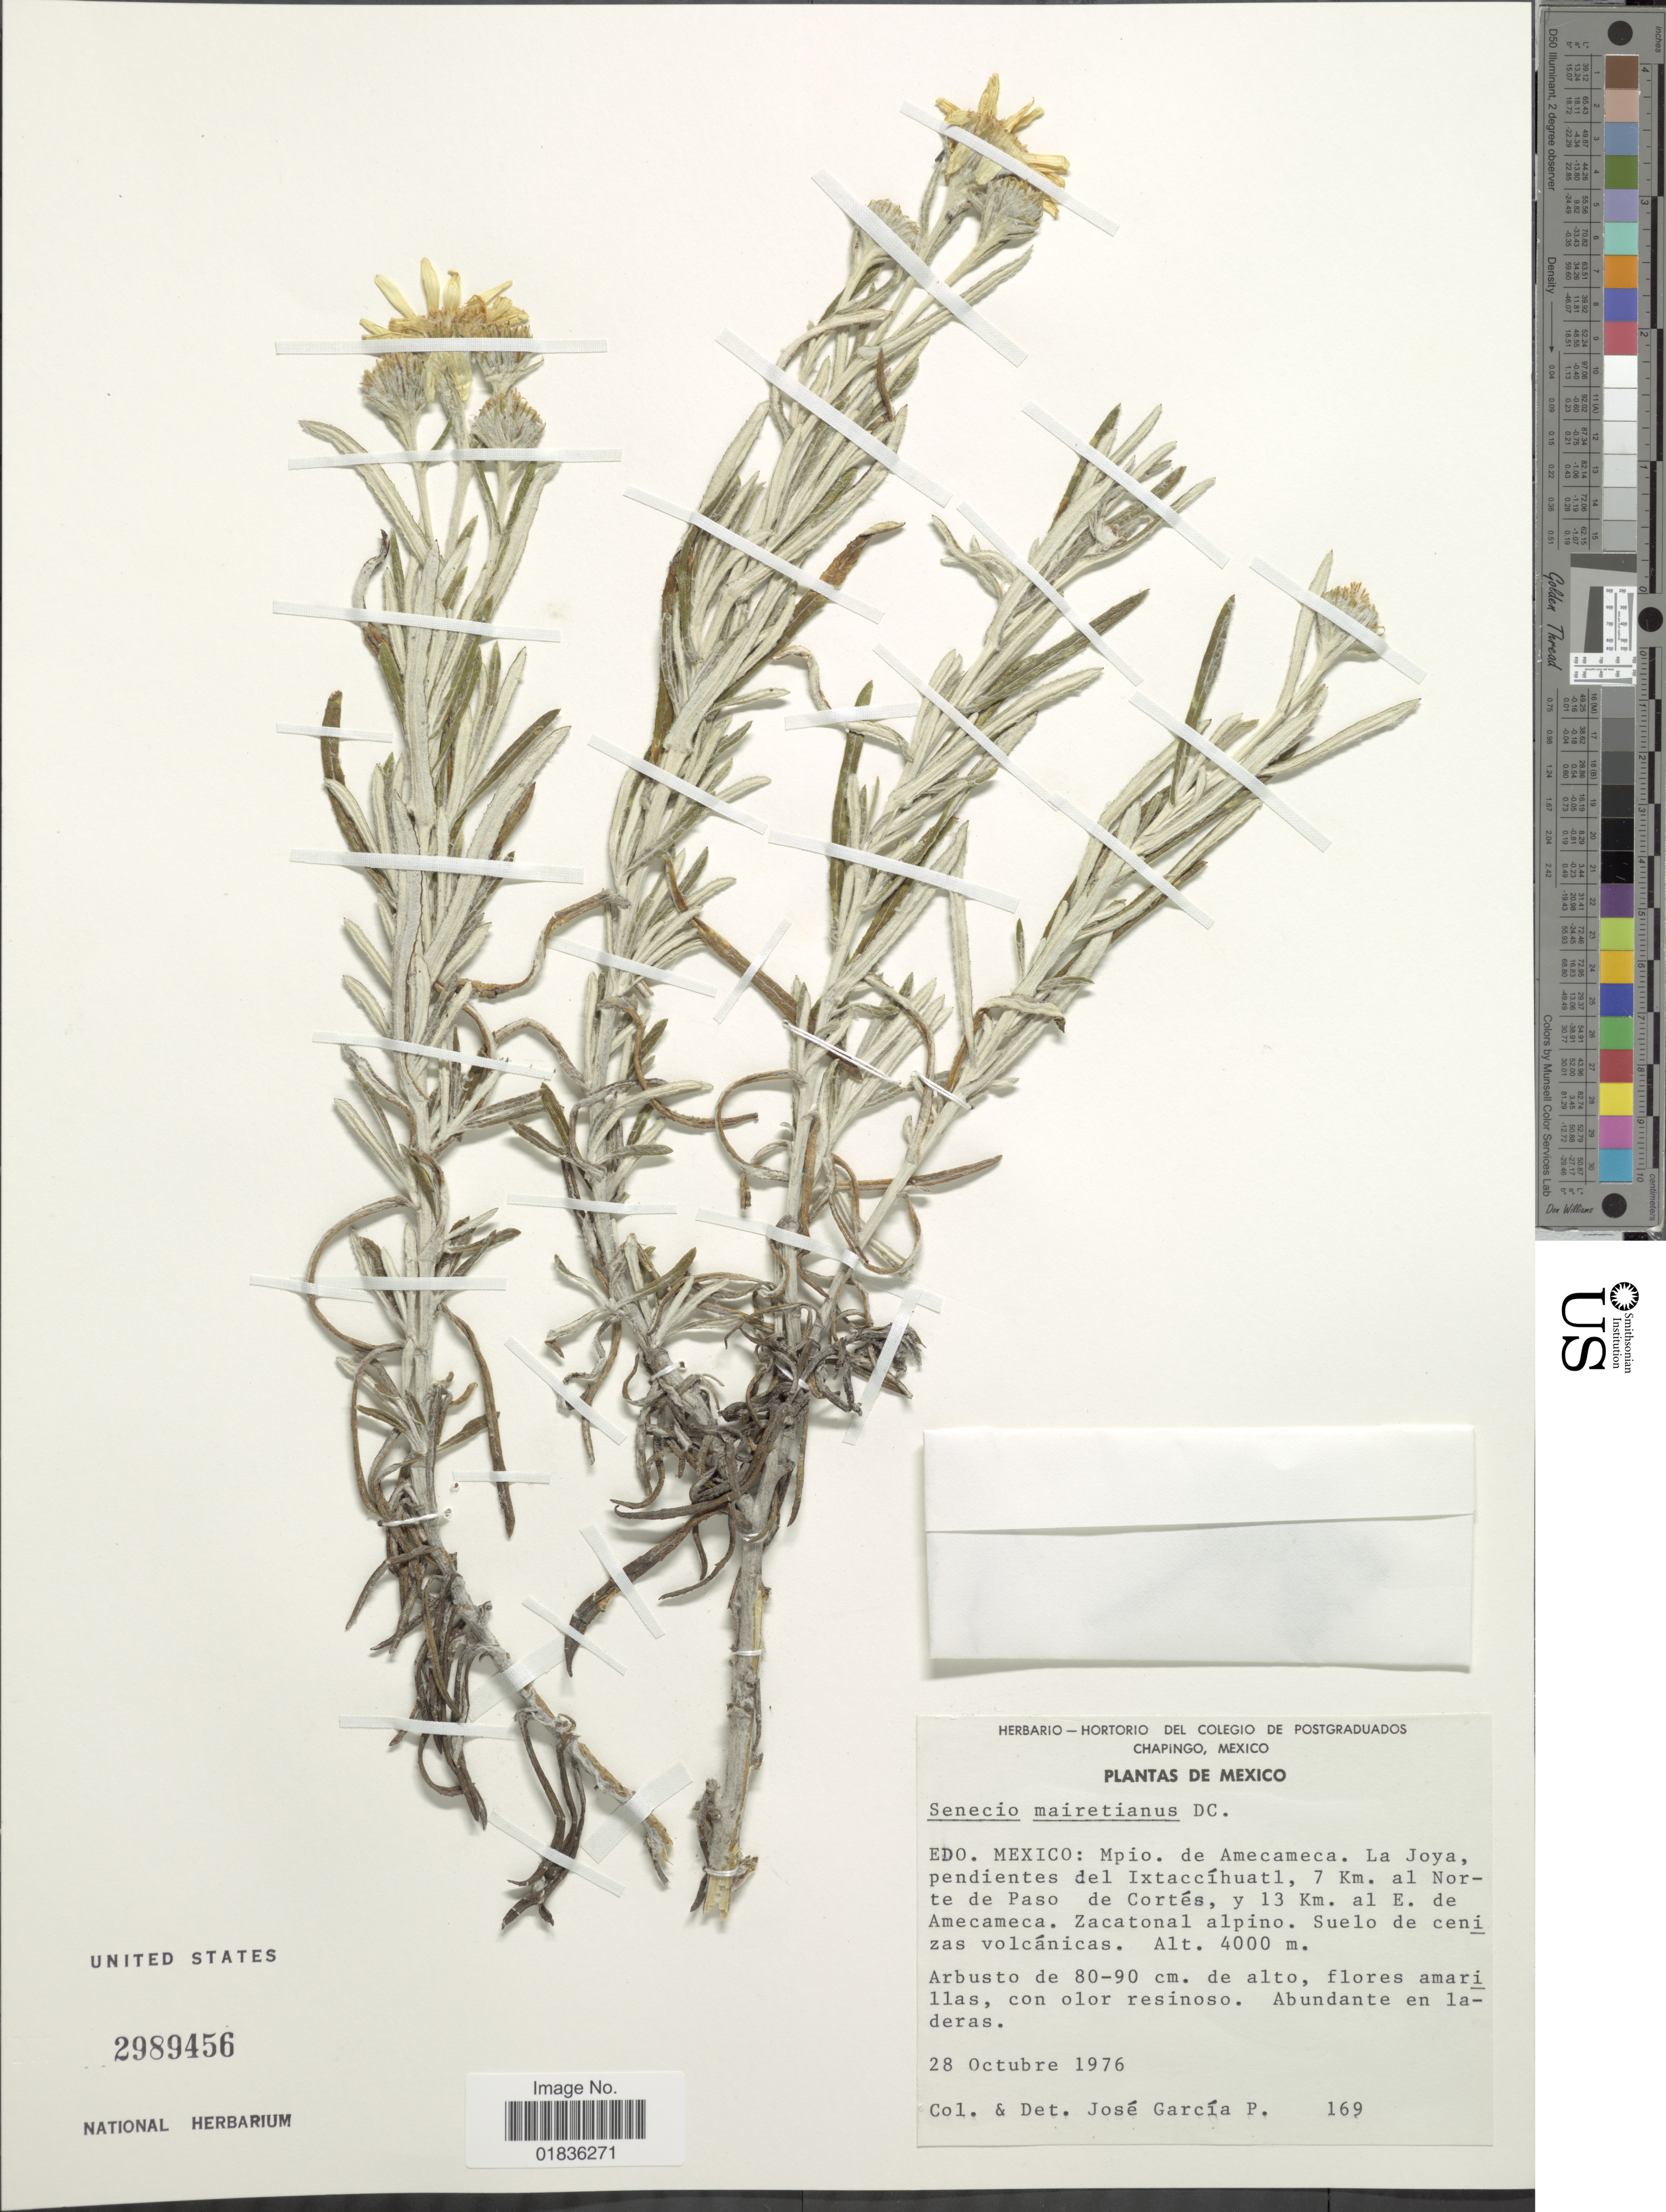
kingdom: Plantae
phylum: Tracheophyta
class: Magnoliopsida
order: Asterales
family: Asteraceae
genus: Senecio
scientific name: Senecio mairetianus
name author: DC.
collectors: J. García-P.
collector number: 169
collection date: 1976-10-28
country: Mexico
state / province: México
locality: Mpio. de Amecameca, La Joya, pendientes del Ixtaccihuatl, 7 Km. al Norte de Paso de Cortes, 7 13 Km. al E. de Amecameca.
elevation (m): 4000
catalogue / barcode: US 2989456